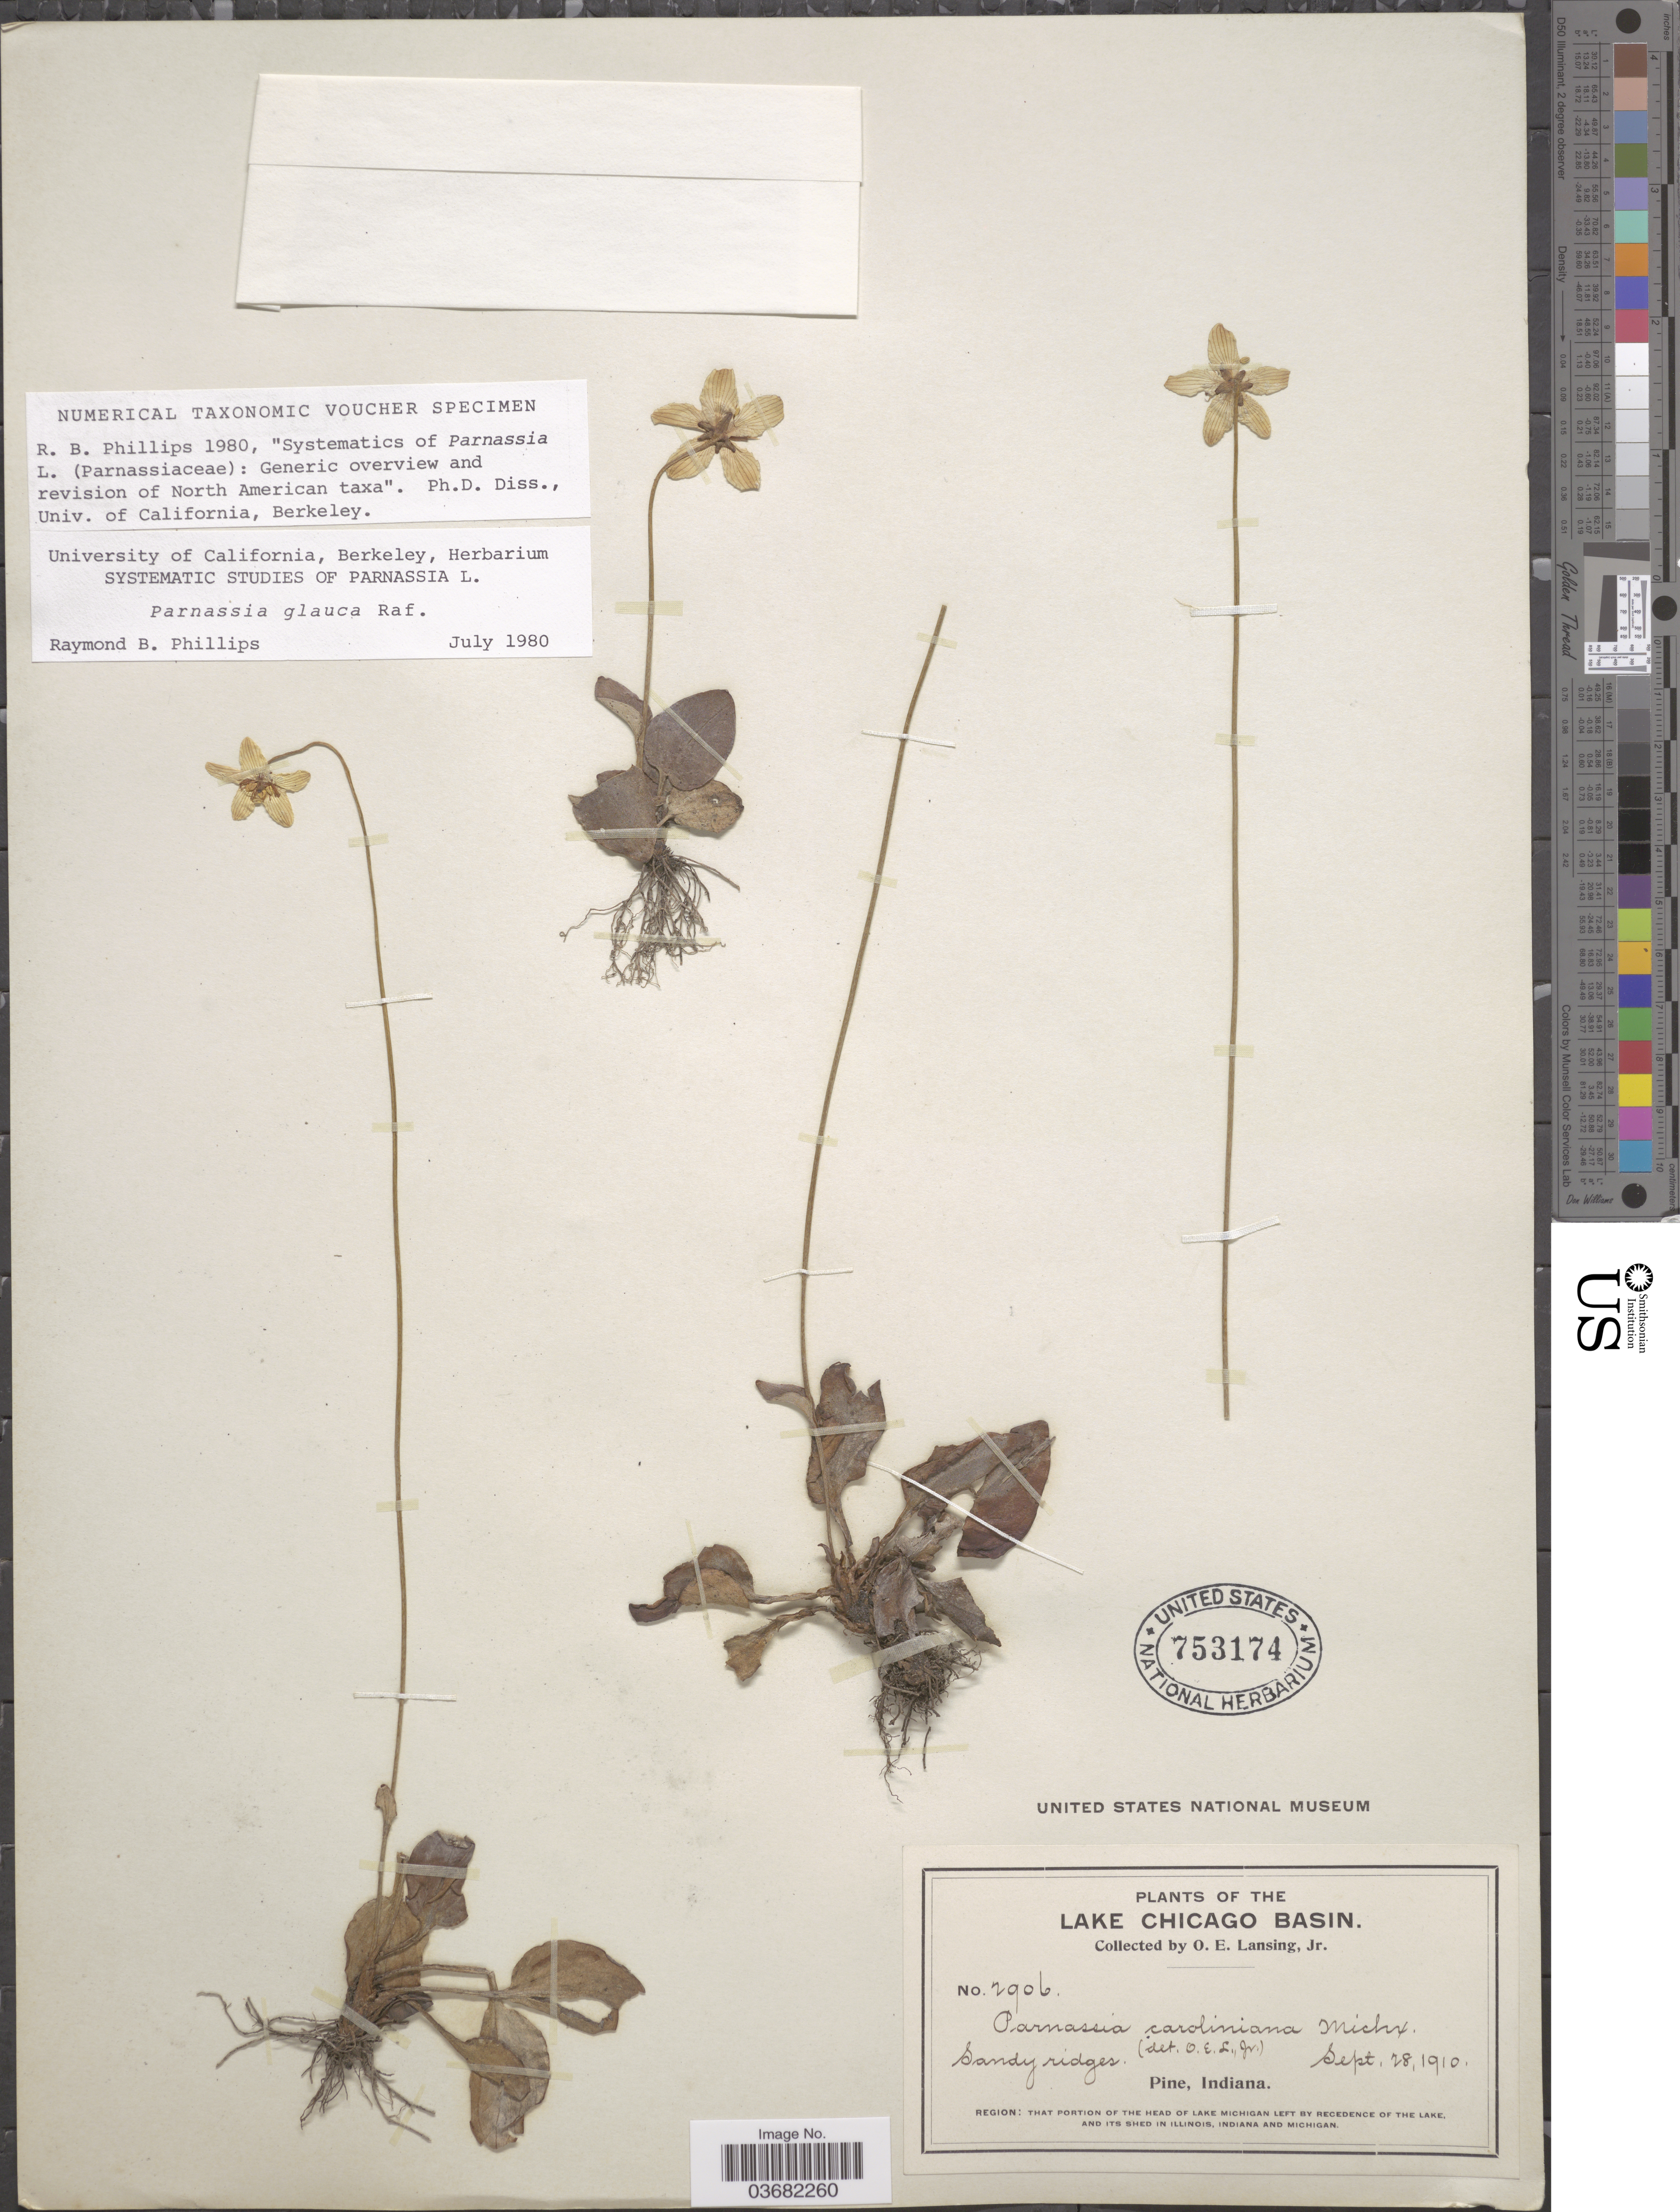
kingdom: Plantae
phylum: Tracheophyta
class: Magnoliopsida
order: Celastrales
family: Parnassiaceae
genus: Parnassia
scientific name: Parnassia glauca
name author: Raf.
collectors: O. Lansing Jr.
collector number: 2906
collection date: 1910-09-28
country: United States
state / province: Indiana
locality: Lake Chicago Basin. Pine. Region: that portion of the head of Lake Michigan left by recedence of the lake, and its shed in Illinois, Indiana and Michigan.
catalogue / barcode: US 753174